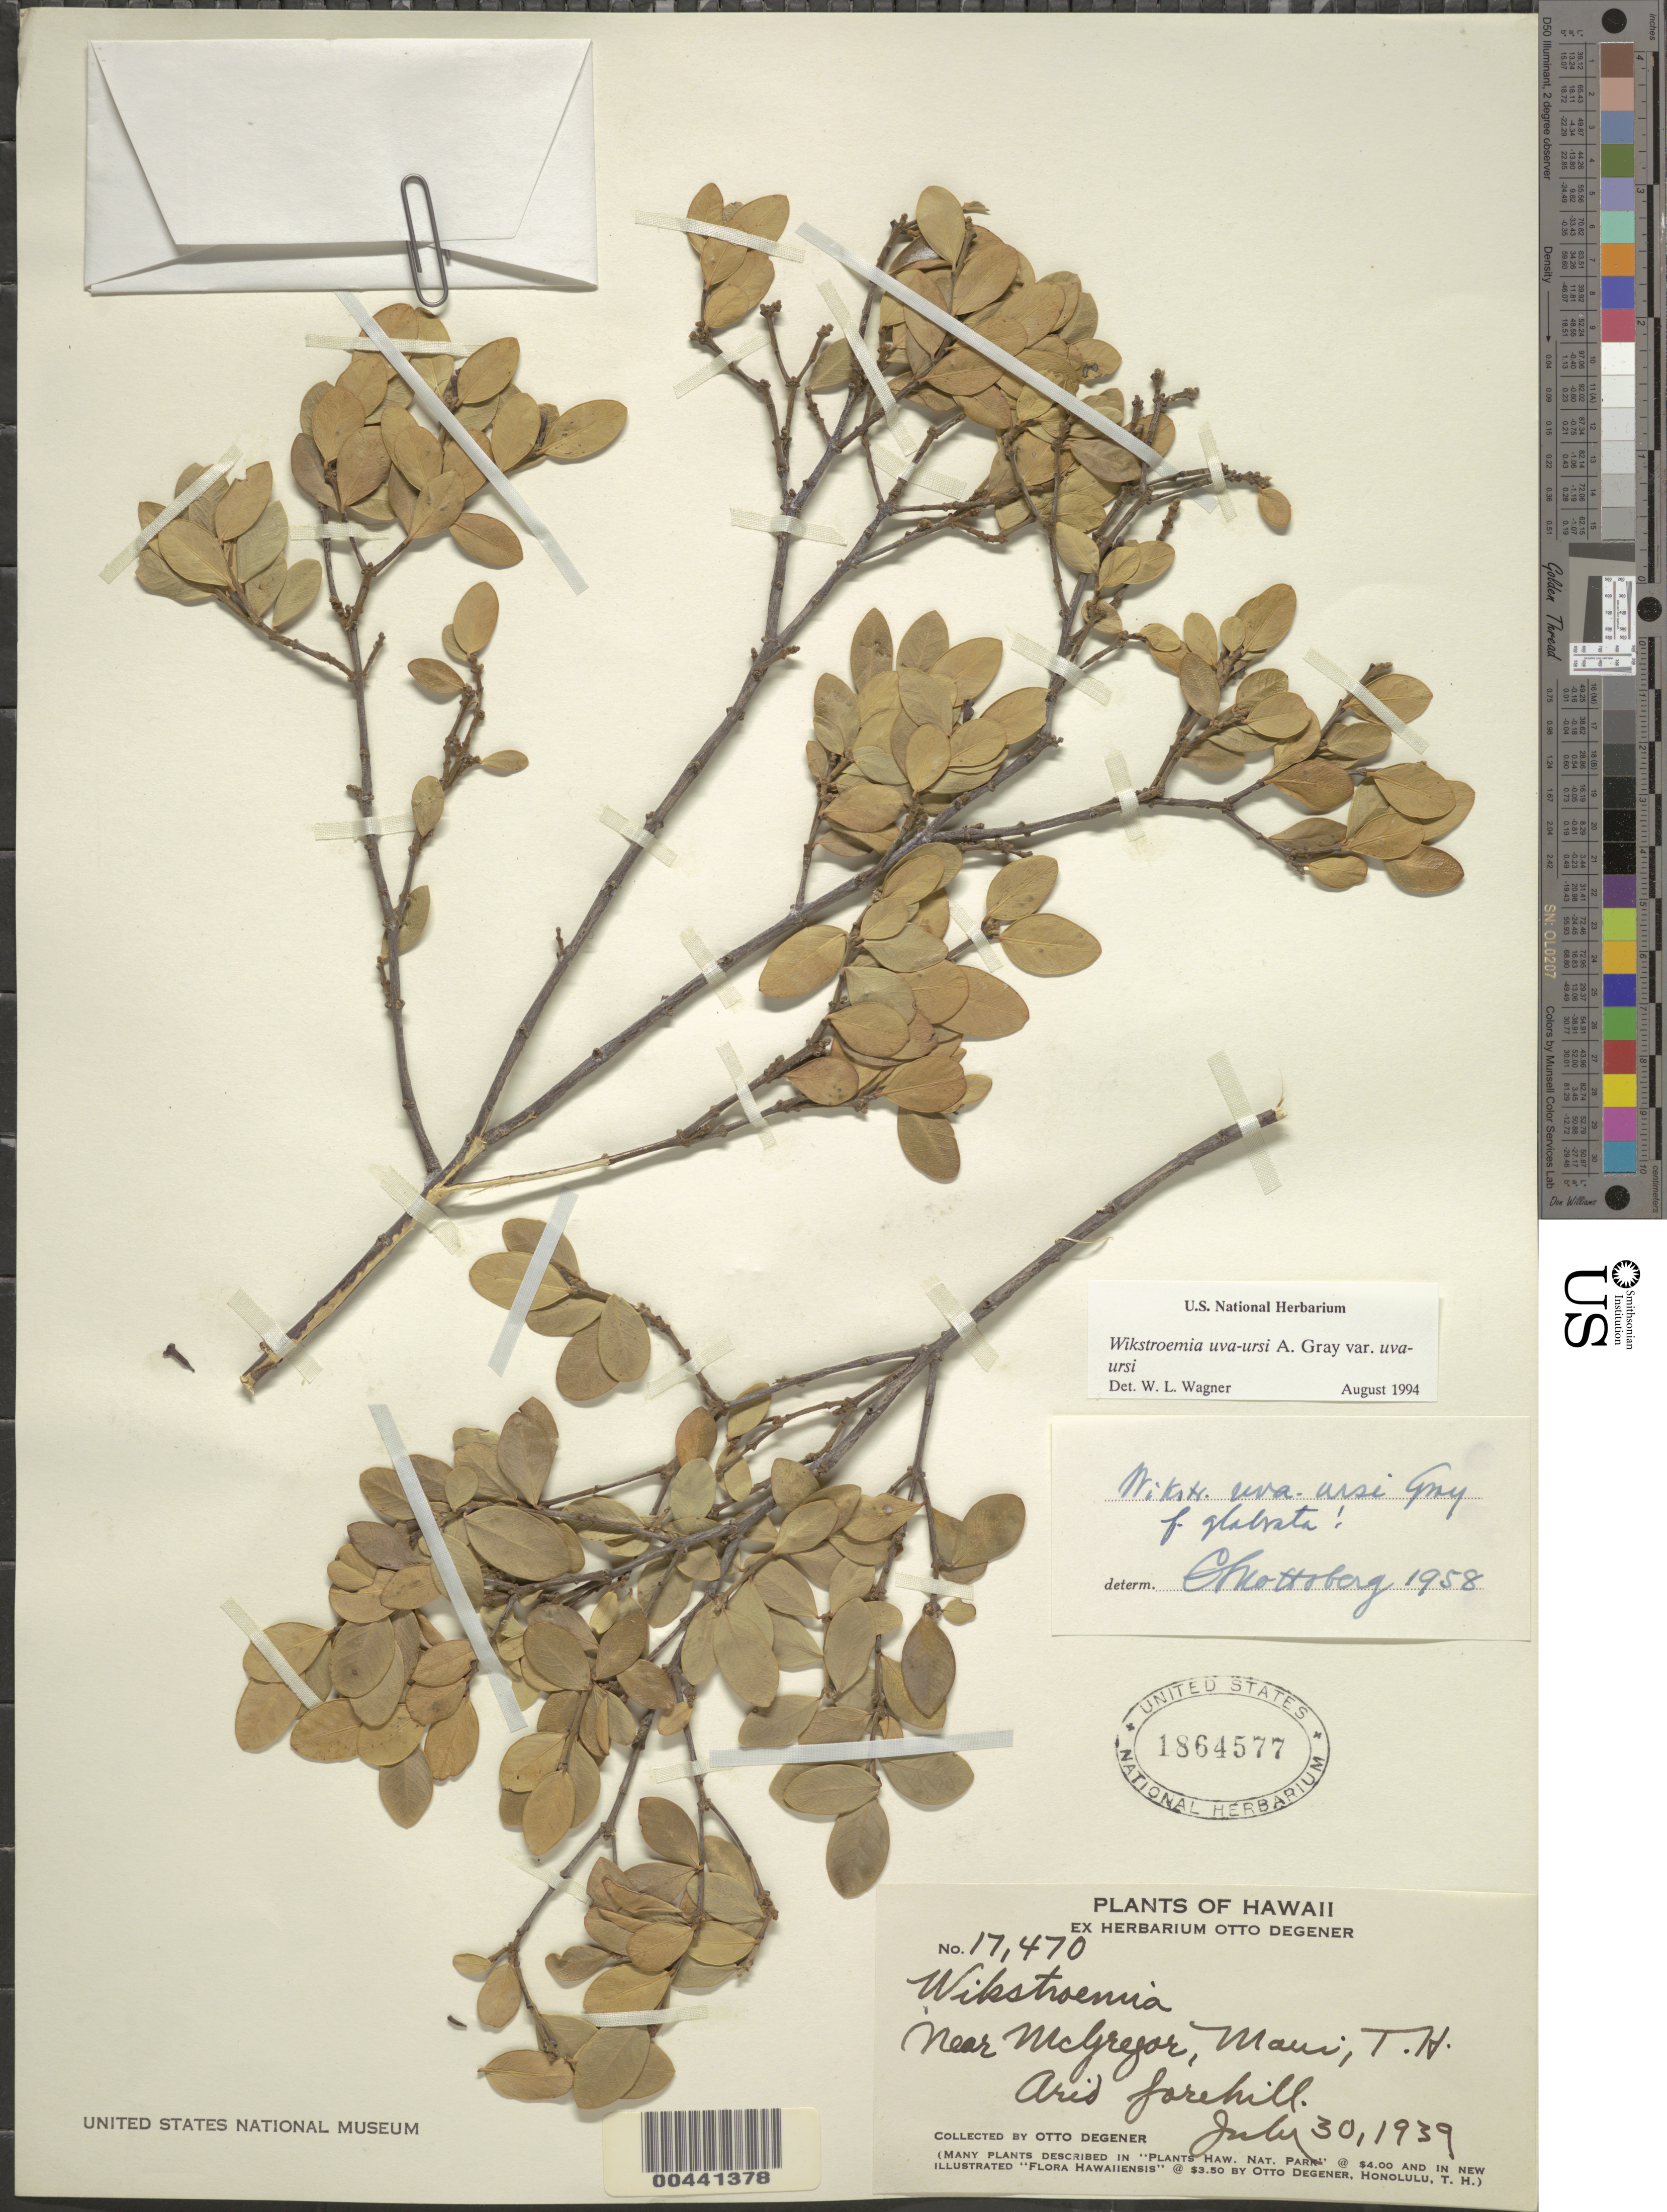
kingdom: Plantae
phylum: Tracheophyta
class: Magnoliopsida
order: Malvales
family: Thymelaeaceae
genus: Wikstroemia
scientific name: Wikstroemia uva-ursi var. uva-ursi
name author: A. Gray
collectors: O. Degener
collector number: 17470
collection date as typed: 30 Jul 1939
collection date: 1939-07-30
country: United States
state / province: Hawaii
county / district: Maui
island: Maui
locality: Near McGregor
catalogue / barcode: US 1864577